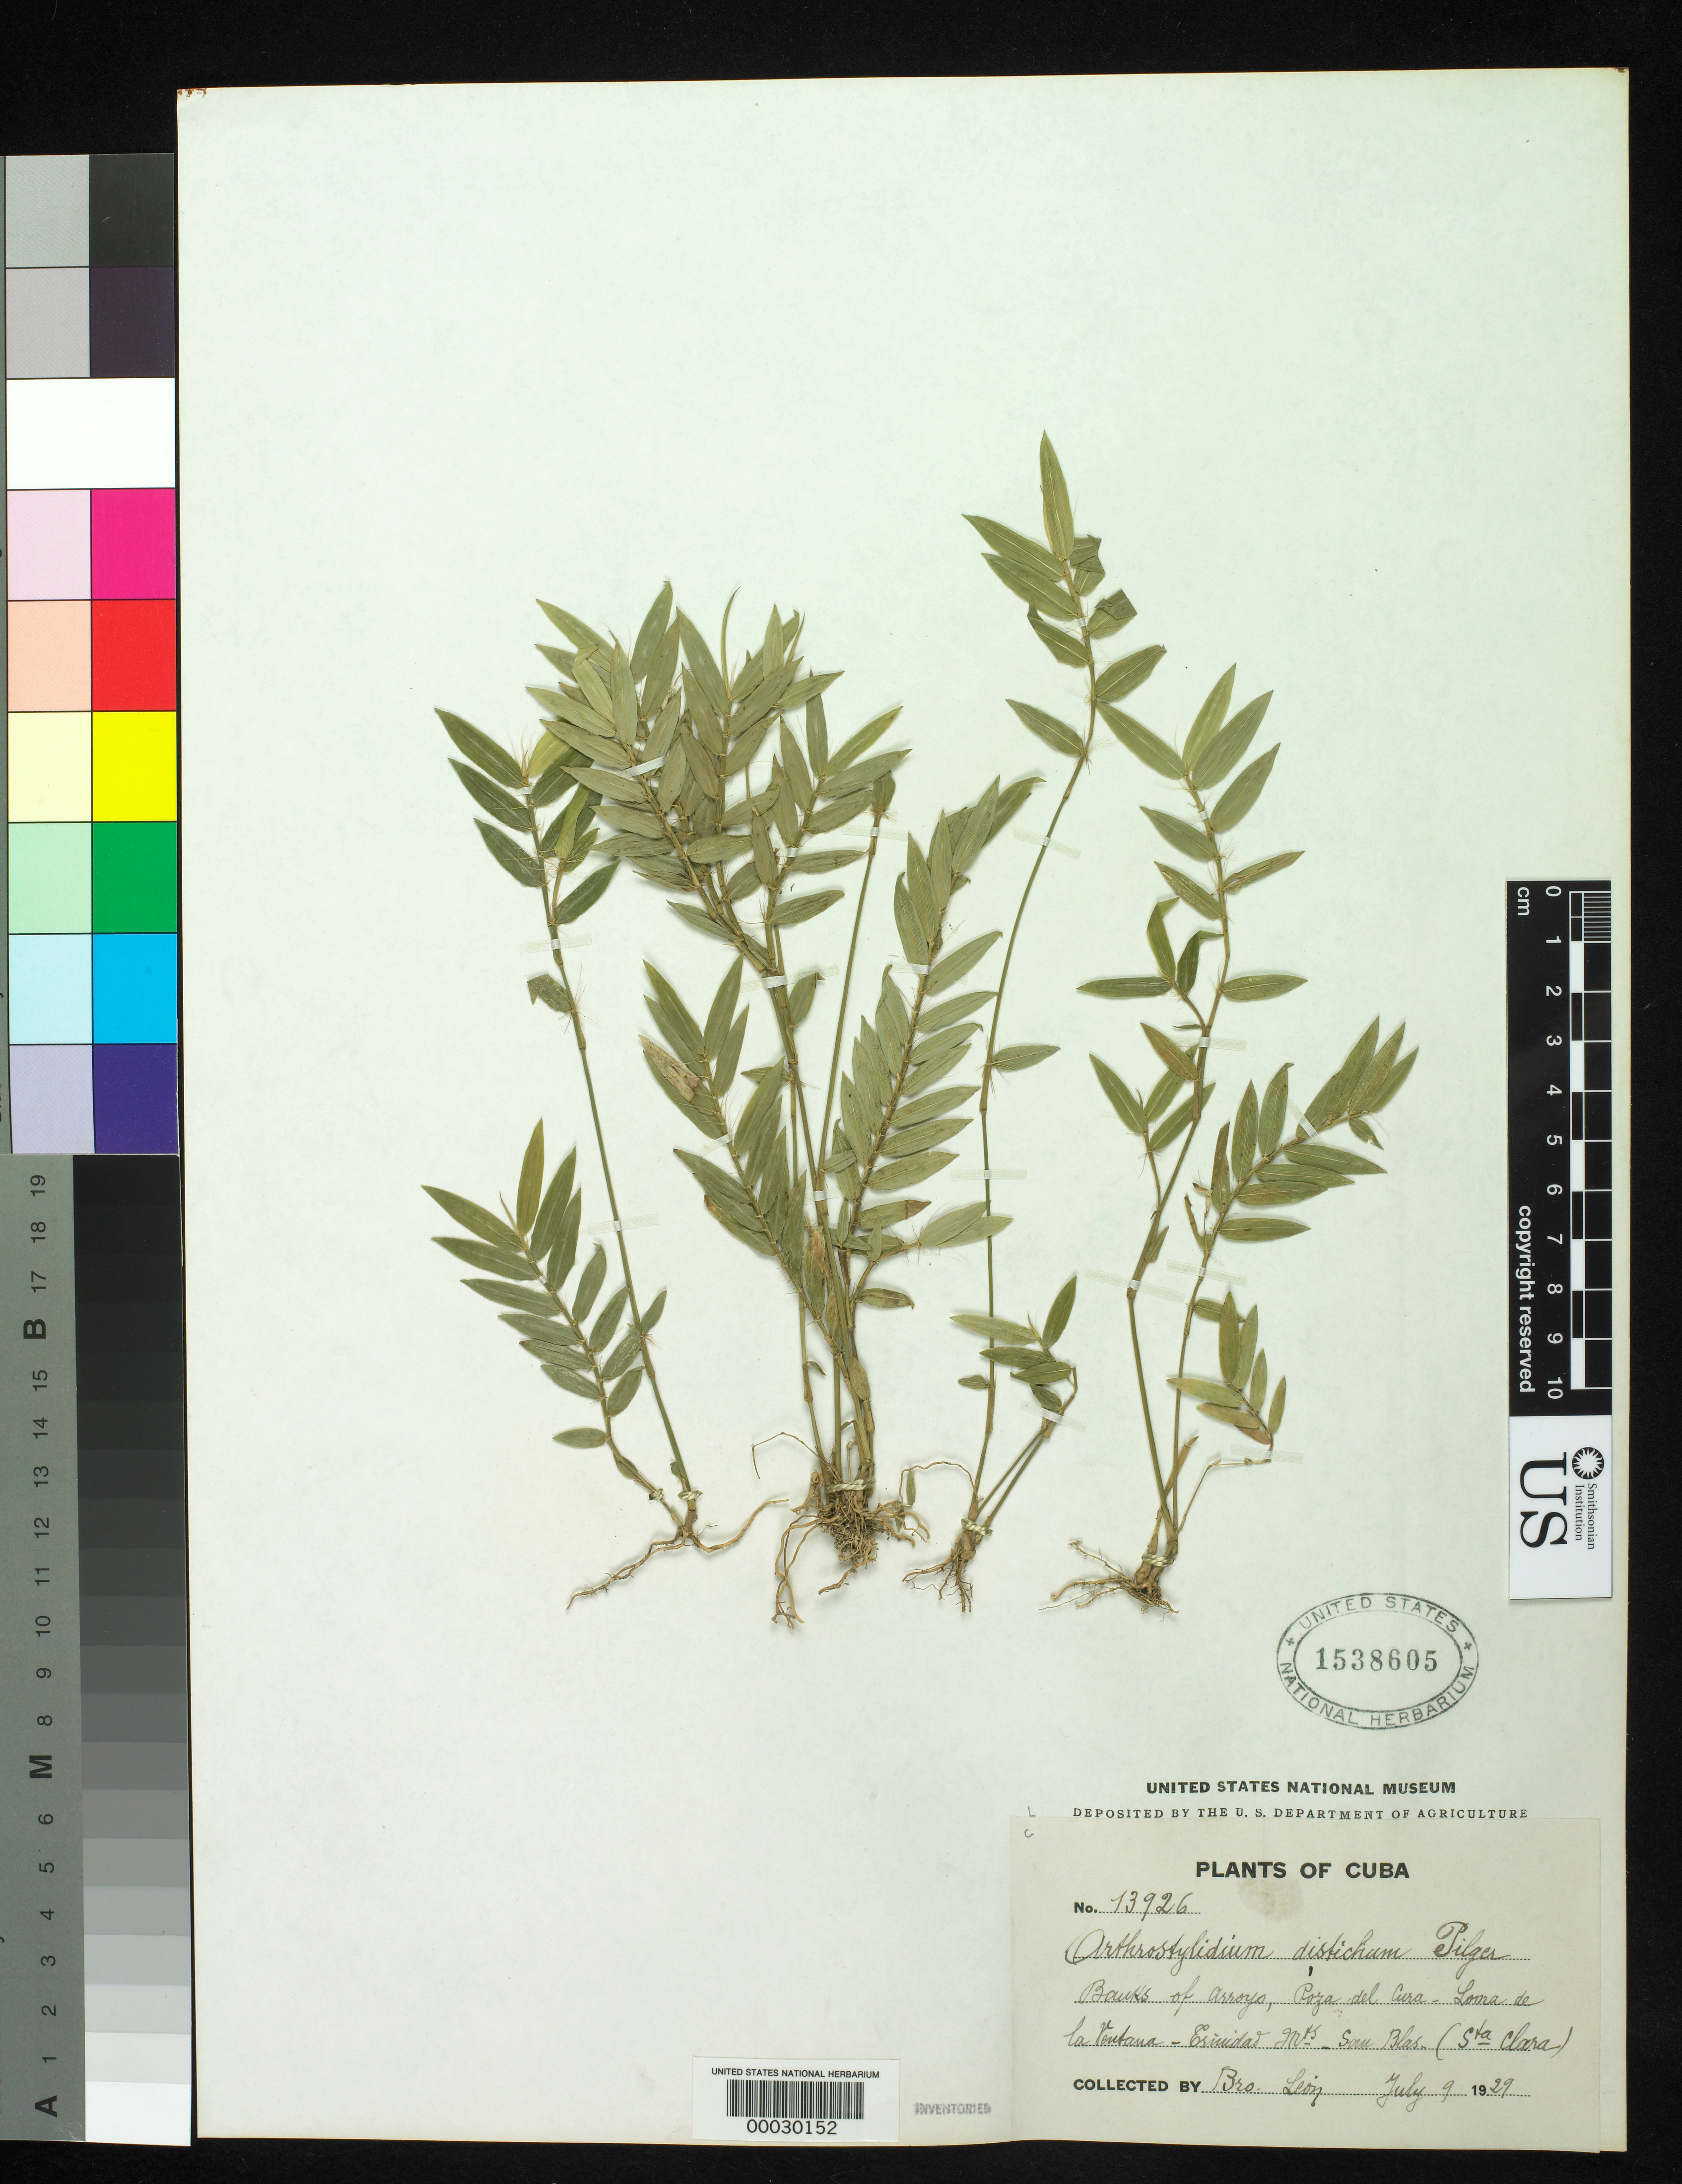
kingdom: Plantae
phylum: Tracheophyta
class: Liliopsida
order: Poales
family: Poaceae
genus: Arthrostylidium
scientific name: Arthrostylidium distichum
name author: Pilg. in Urb.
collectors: Bro. León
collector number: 13926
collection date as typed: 09 Jul 1929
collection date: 1929-07-09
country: Cuba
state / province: Las Villas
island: Greater Antilles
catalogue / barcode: US 1538605